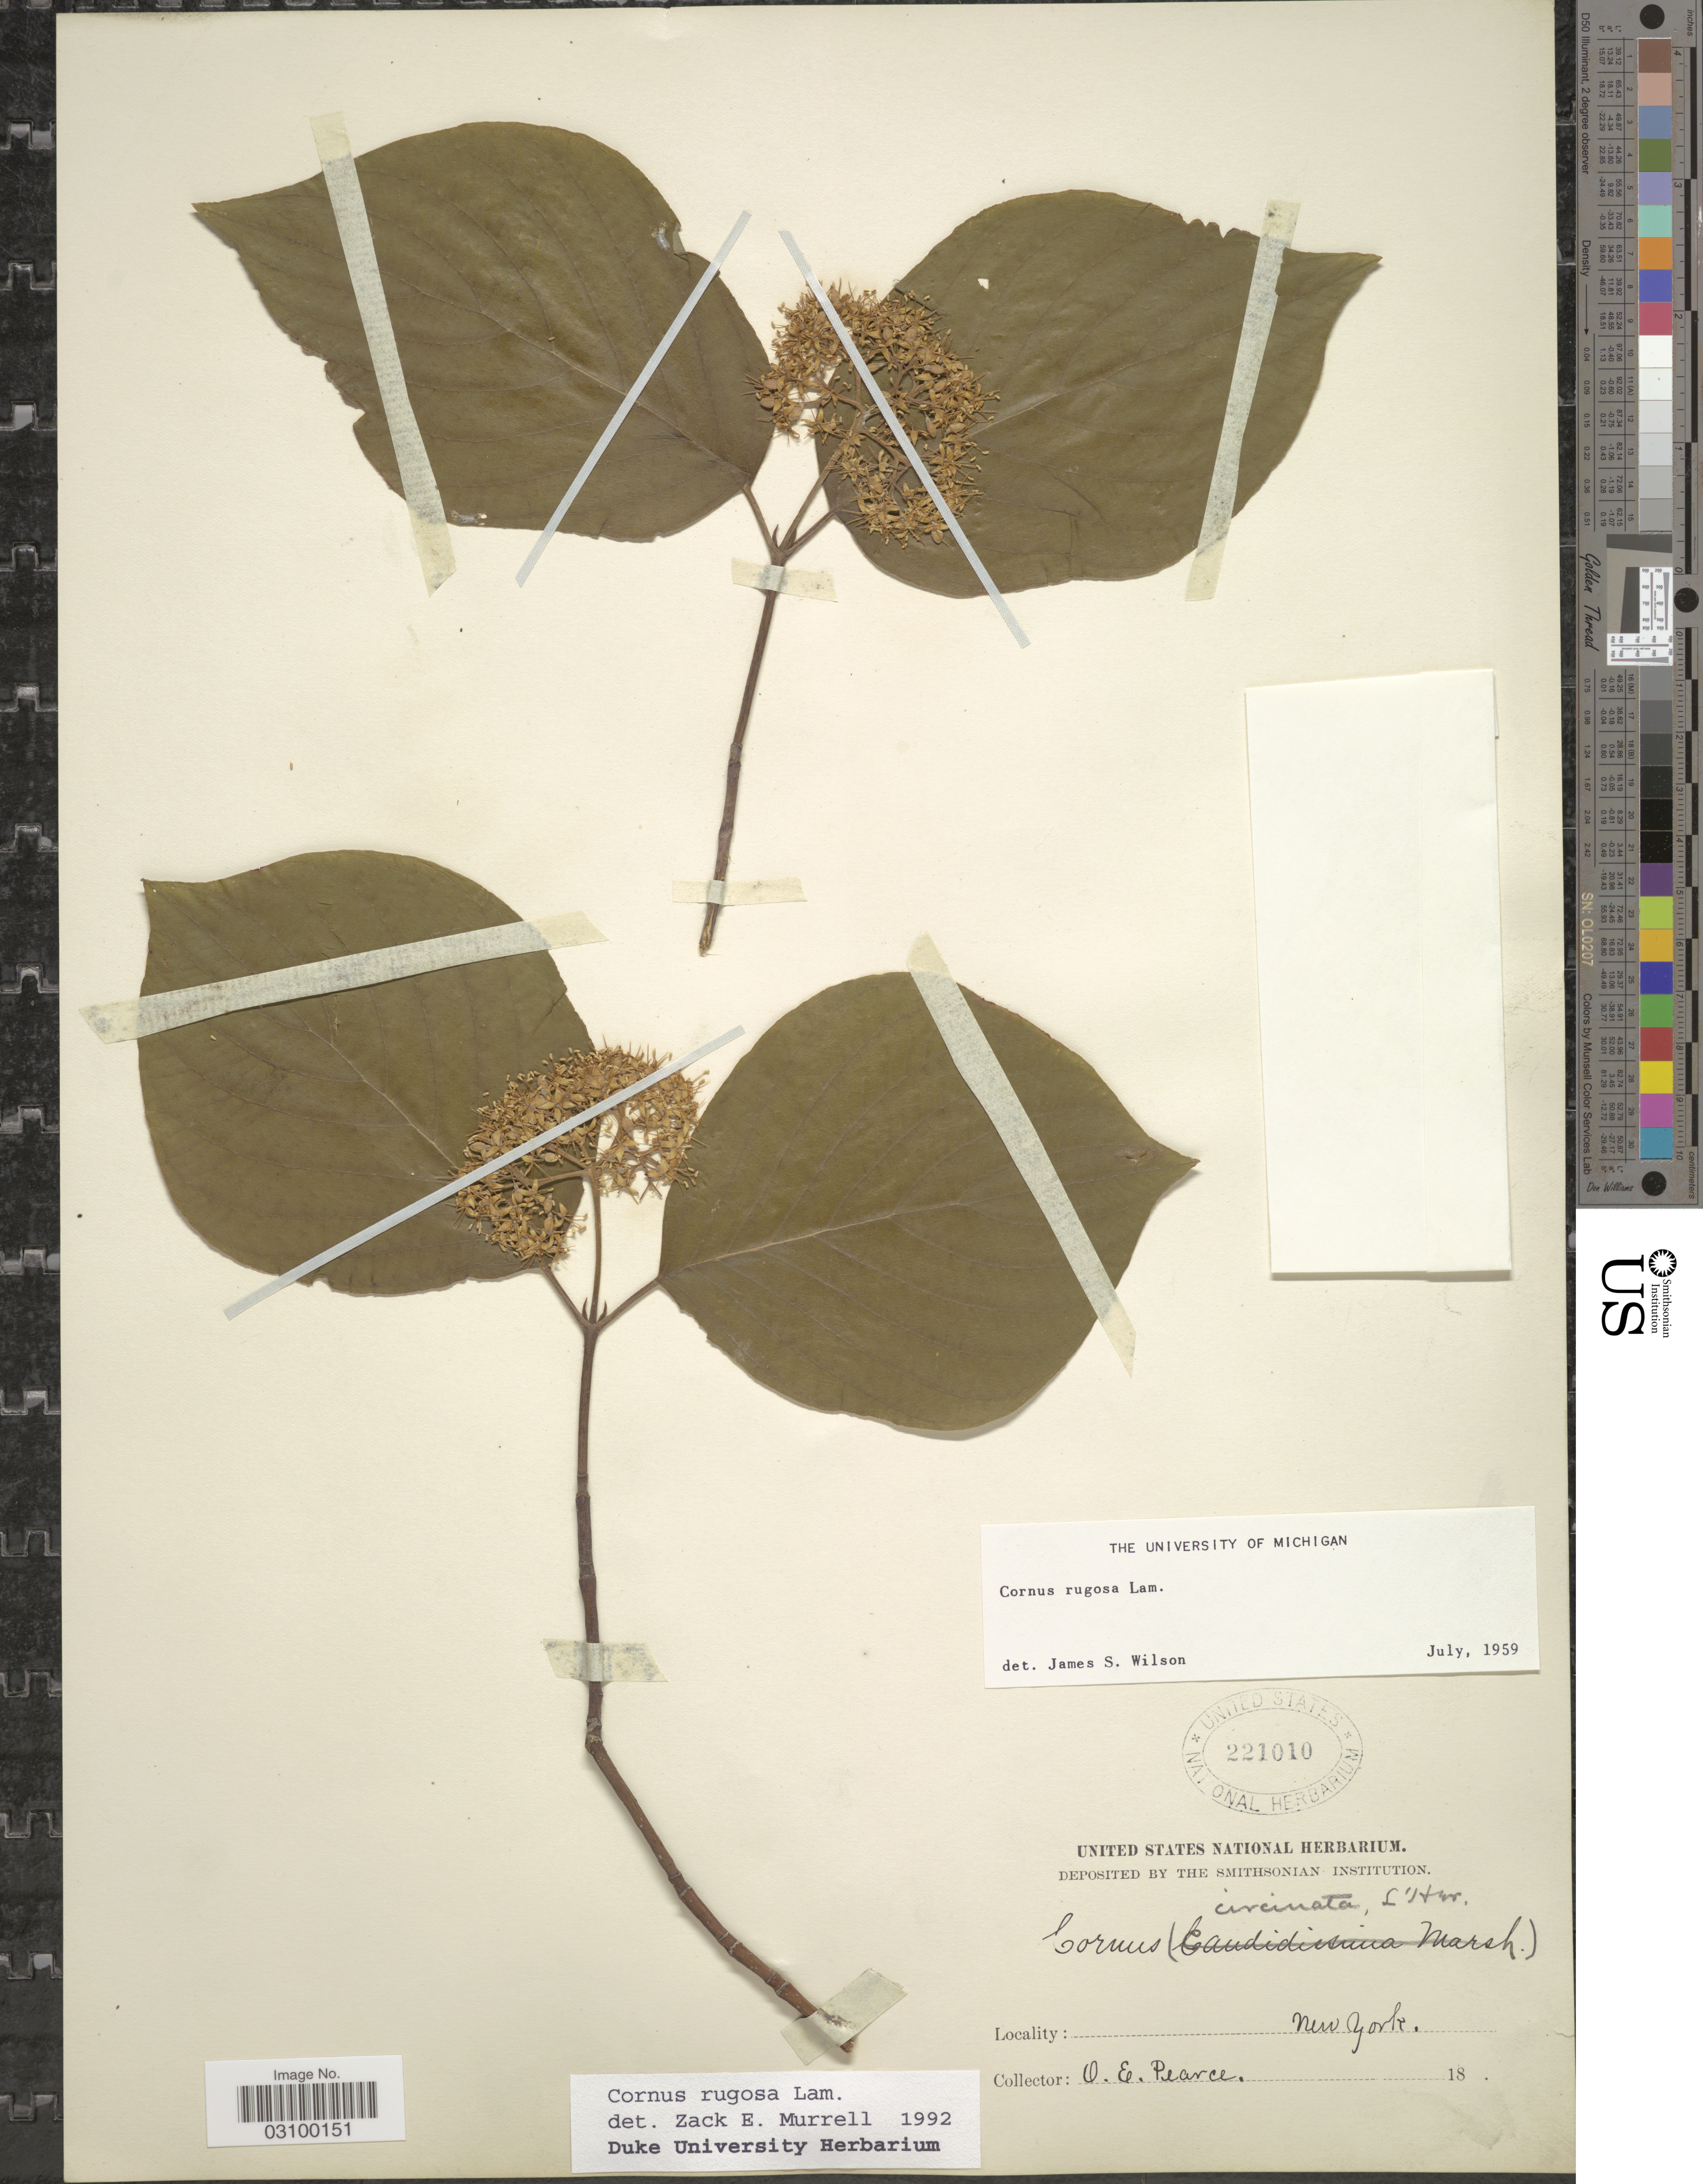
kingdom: Plantae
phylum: Tracheophyta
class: Magnoliopsida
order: Cornales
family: Cornaceae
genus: Cornus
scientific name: Cornus rugosa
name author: Lam.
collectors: O. E. Pearce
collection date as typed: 18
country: United States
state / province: New York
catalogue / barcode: US 221010